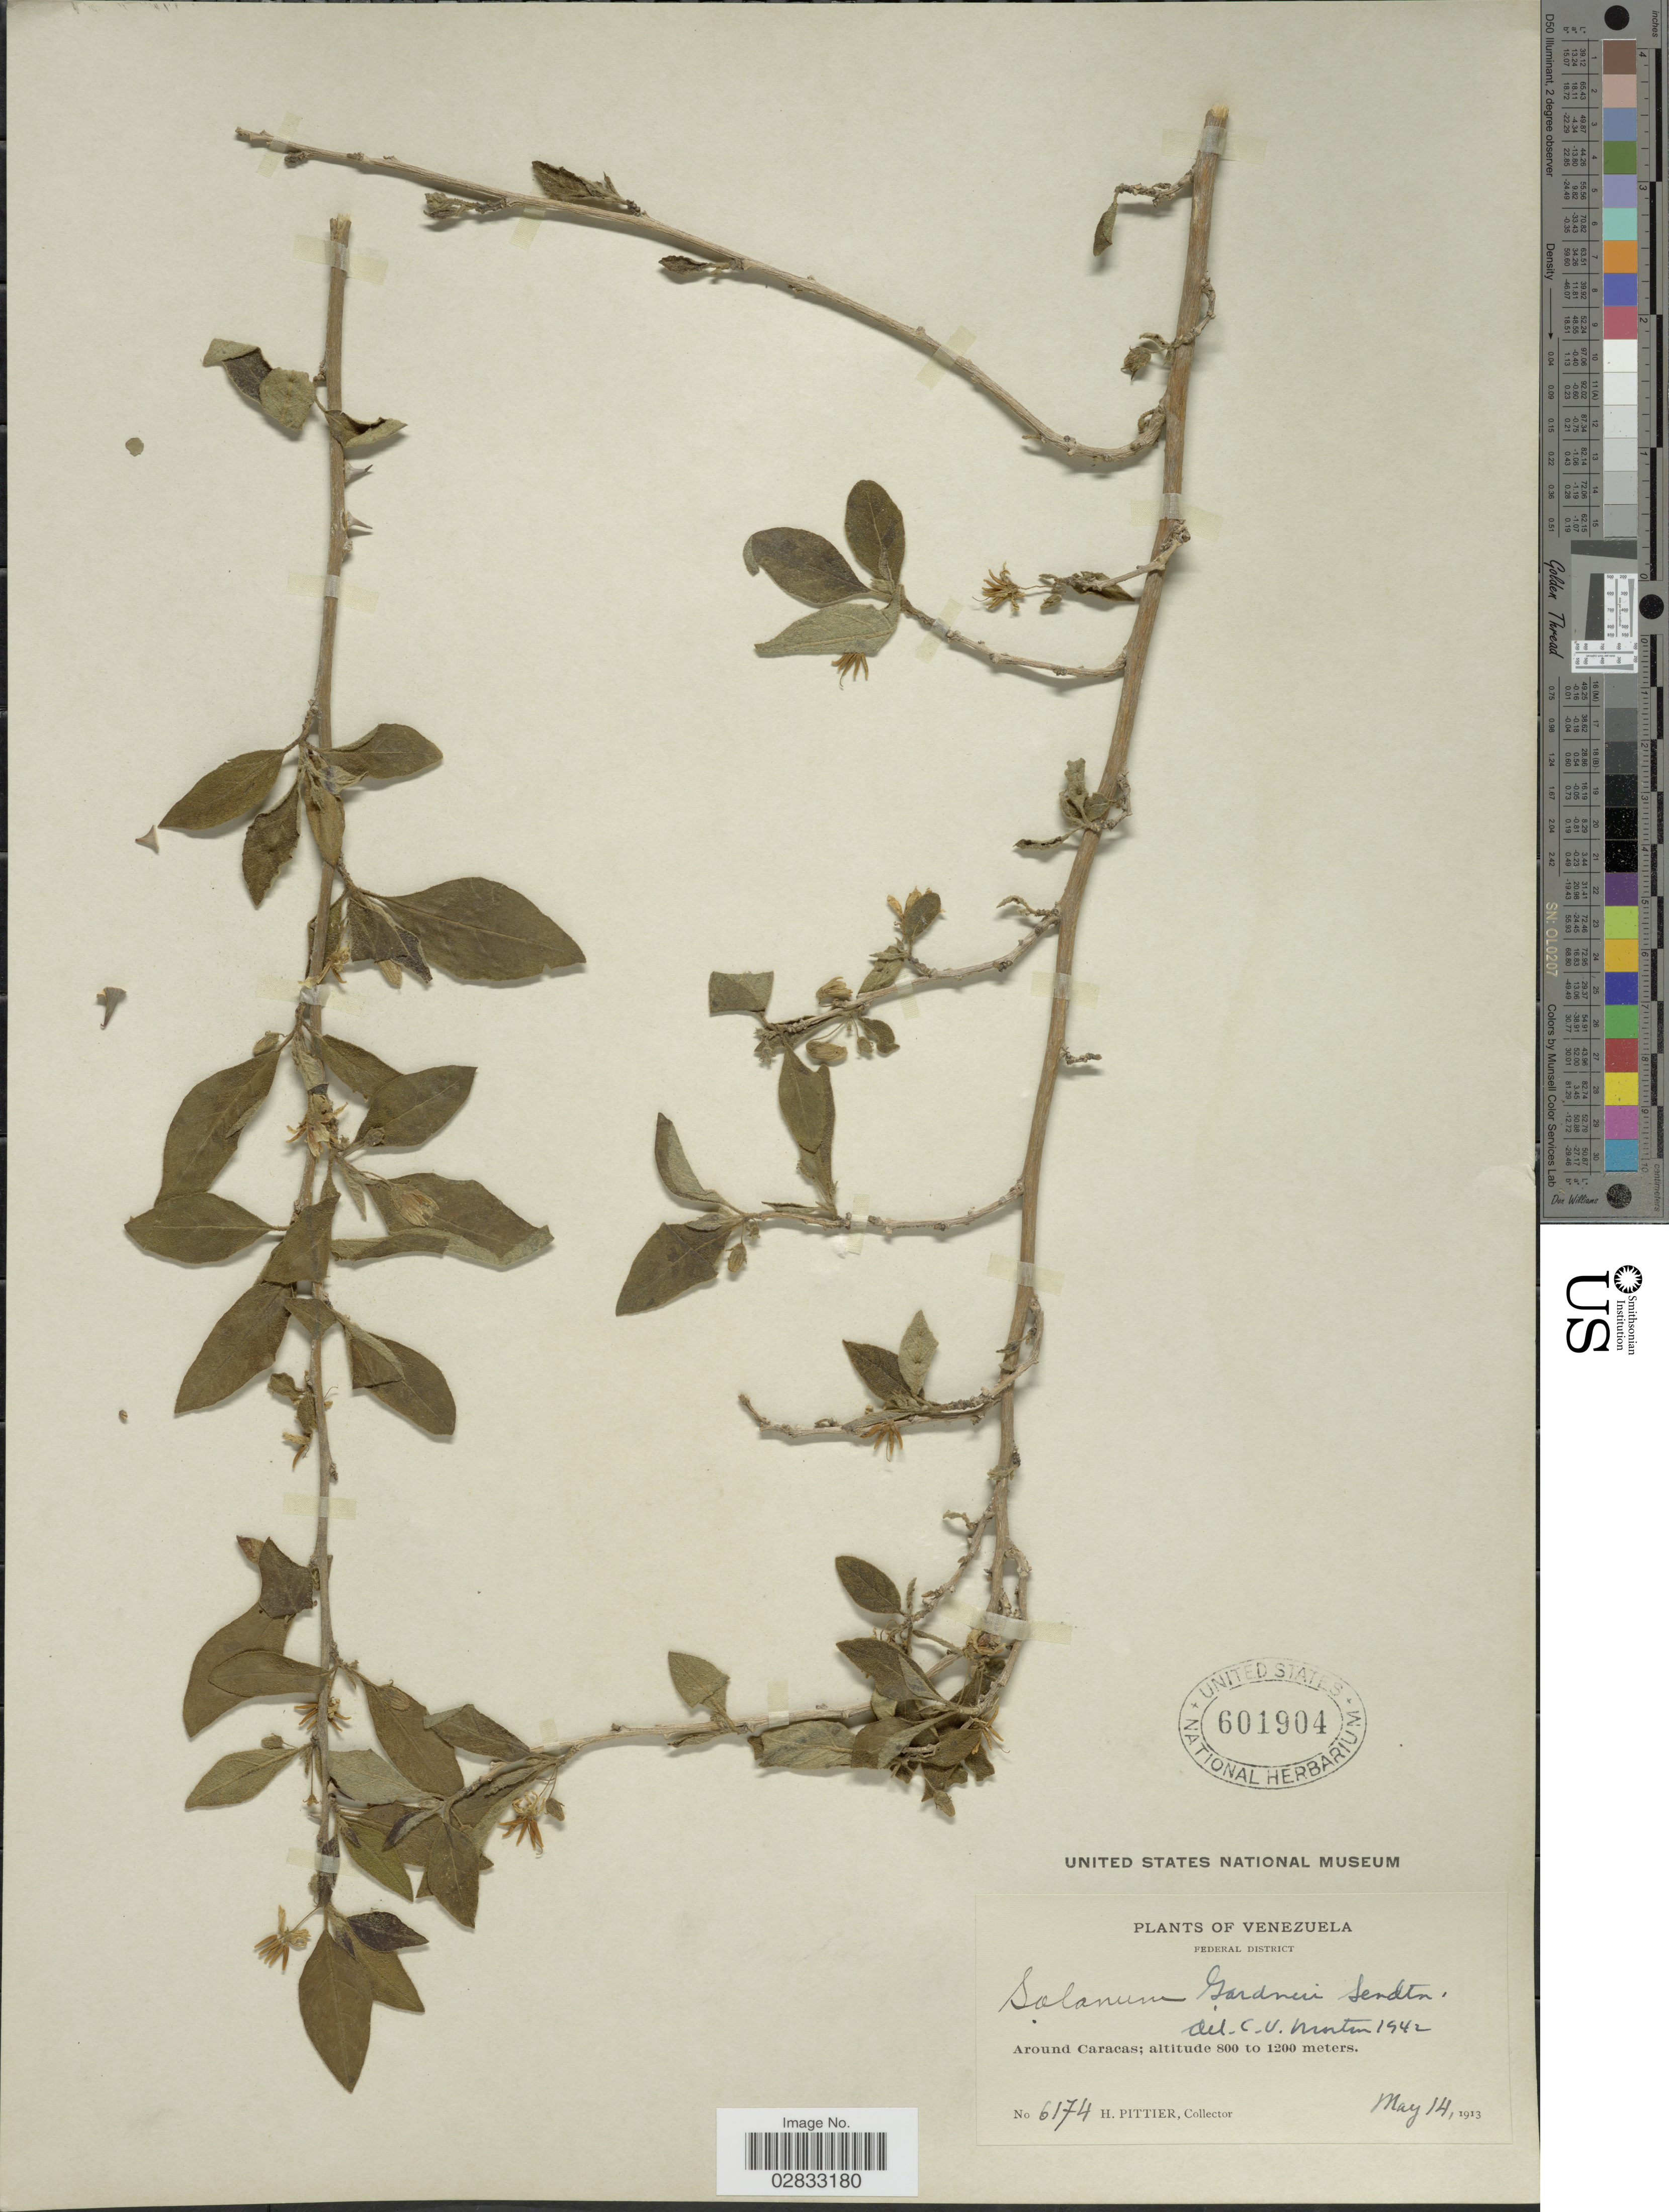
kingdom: Plantae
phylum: Tracheophyta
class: Magnoliopsida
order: Solanales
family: Solanaceae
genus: Solanum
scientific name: Solanum gardneri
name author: Sendtn. in Mart.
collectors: H. F. Pittier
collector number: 6174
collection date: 1913-05-14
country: Venezuela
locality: Federal District. Around Caracas.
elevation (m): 800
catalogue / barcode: US 601904